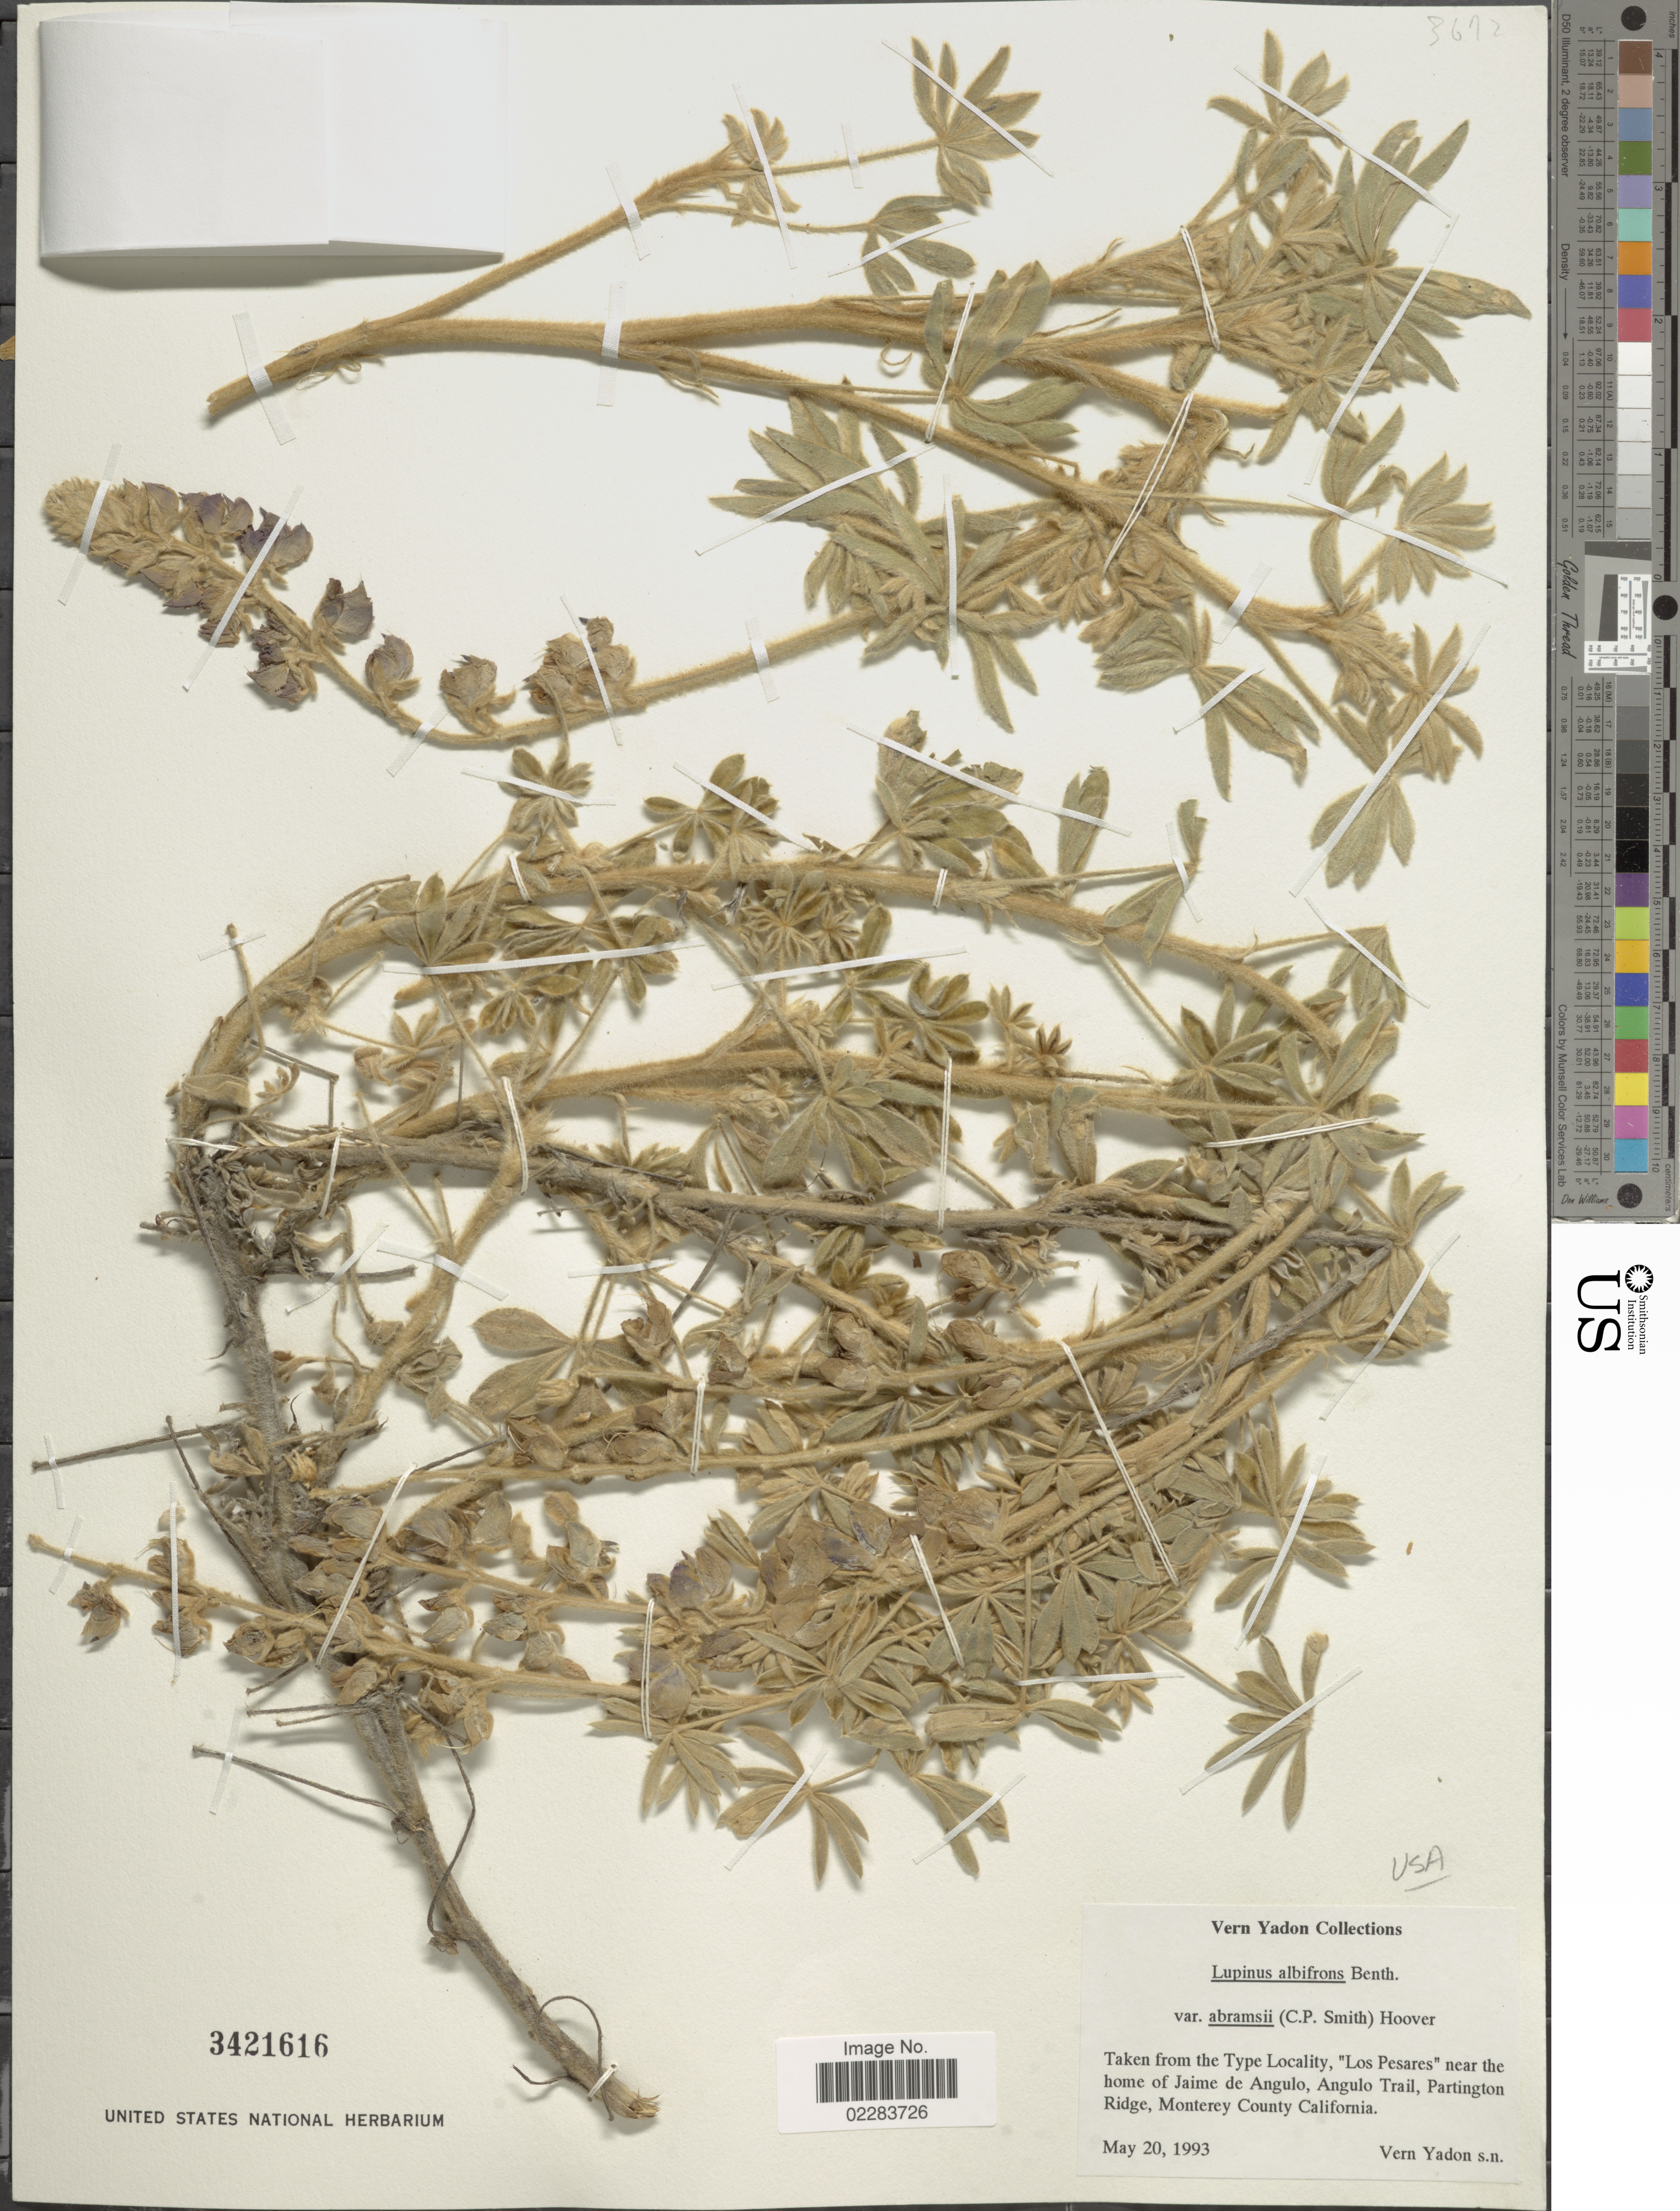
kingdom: Plantae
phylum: Tracheophyta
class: Magnoliopsida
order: Fabales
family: Fabaceae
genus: Lupinus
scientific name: Lupinus albifrons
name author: Benth.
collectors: V. Yadon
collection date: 1993-05-20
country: United States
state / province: California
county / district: Monterey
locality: Taken from the Type Locality, "Los Pesares"near the home ofJaime de Angulo, Angulo Trail, Partington Ridge, Monterey County California.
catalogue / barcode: US 3421616